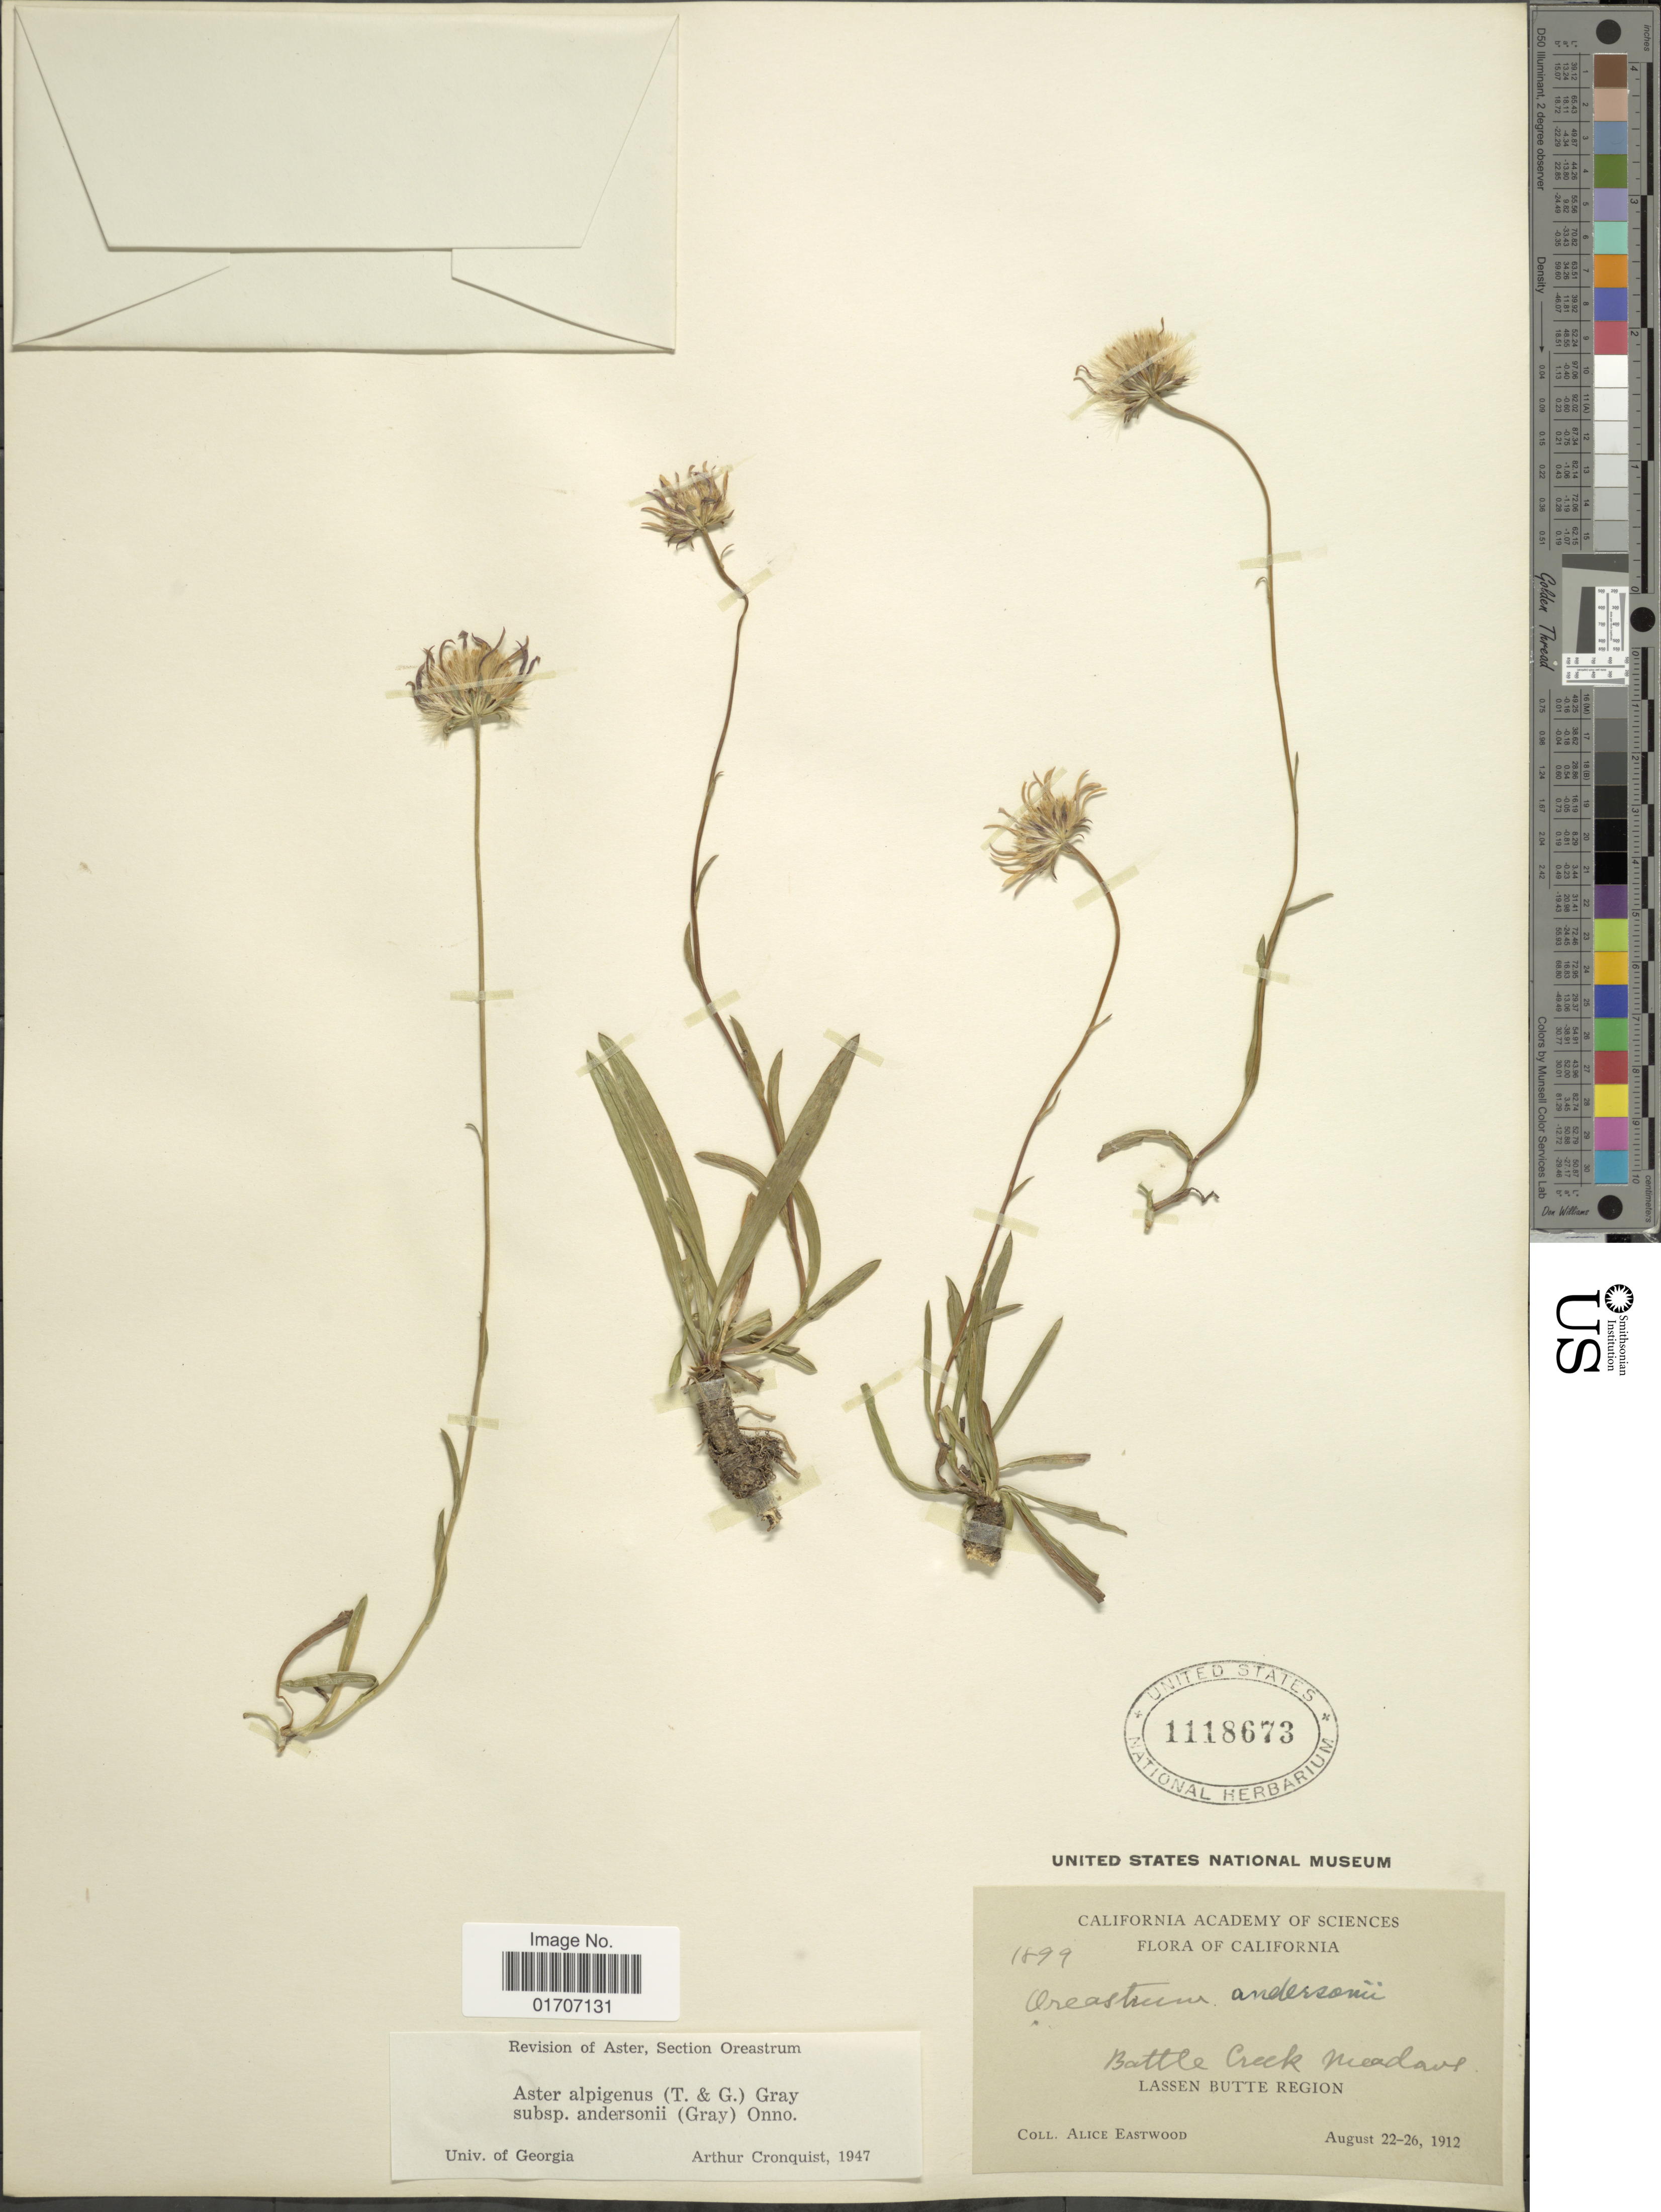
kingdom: Plantae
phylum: Tracheophyta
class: Magnoliopsida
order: Asterales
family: Asteraceae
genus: Oreostemma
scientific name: Oreostemma alpigenum var. andersonii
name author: (A. Gray) G.L. Nesom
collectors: A. Eastwood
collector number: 1899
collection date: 1912-08-22/1912-08-26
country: United States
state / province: California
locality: Battle Creek Meadows. Lassen Butte Region.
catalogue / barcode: US 1118673